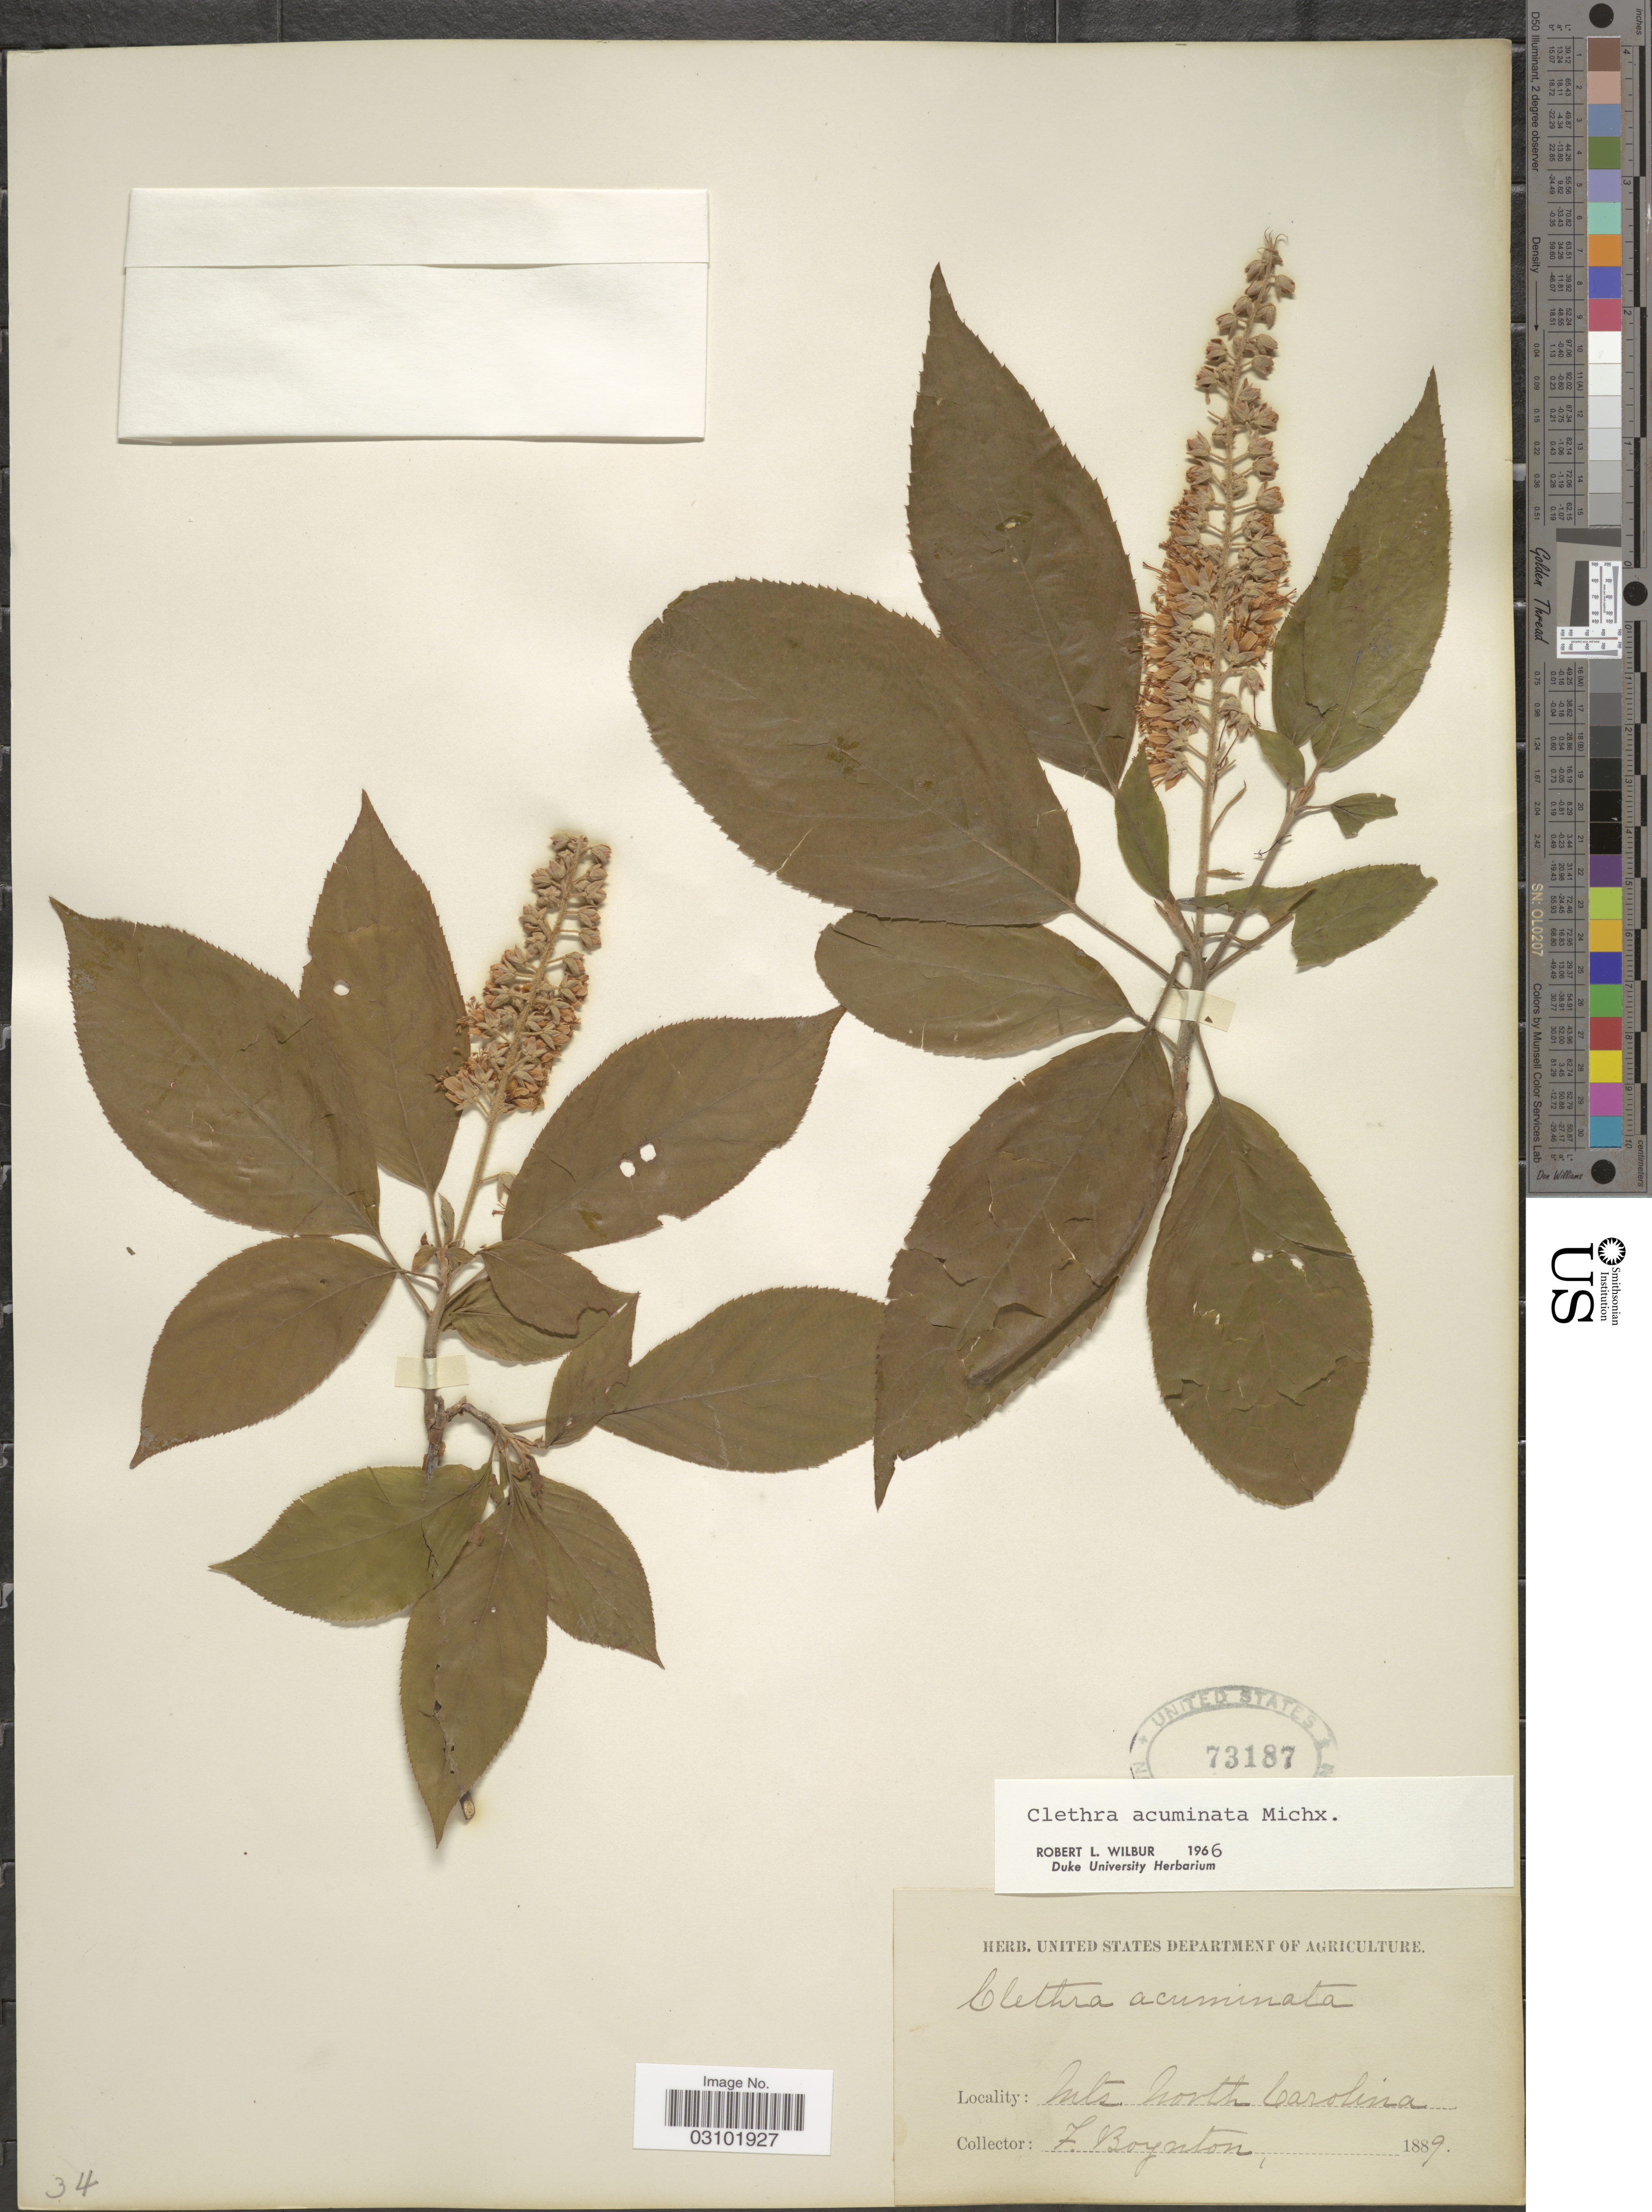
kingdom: Plantae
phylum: Tracheophyta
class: Magnoliopsida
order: Ericales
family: Clethraceae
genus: Clethra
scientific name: Clethra acuminata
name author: Michx.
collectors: F. Boynton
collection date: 1889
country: United States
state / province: North Carolina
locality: Mts North Carolina.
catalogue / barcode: US 73187